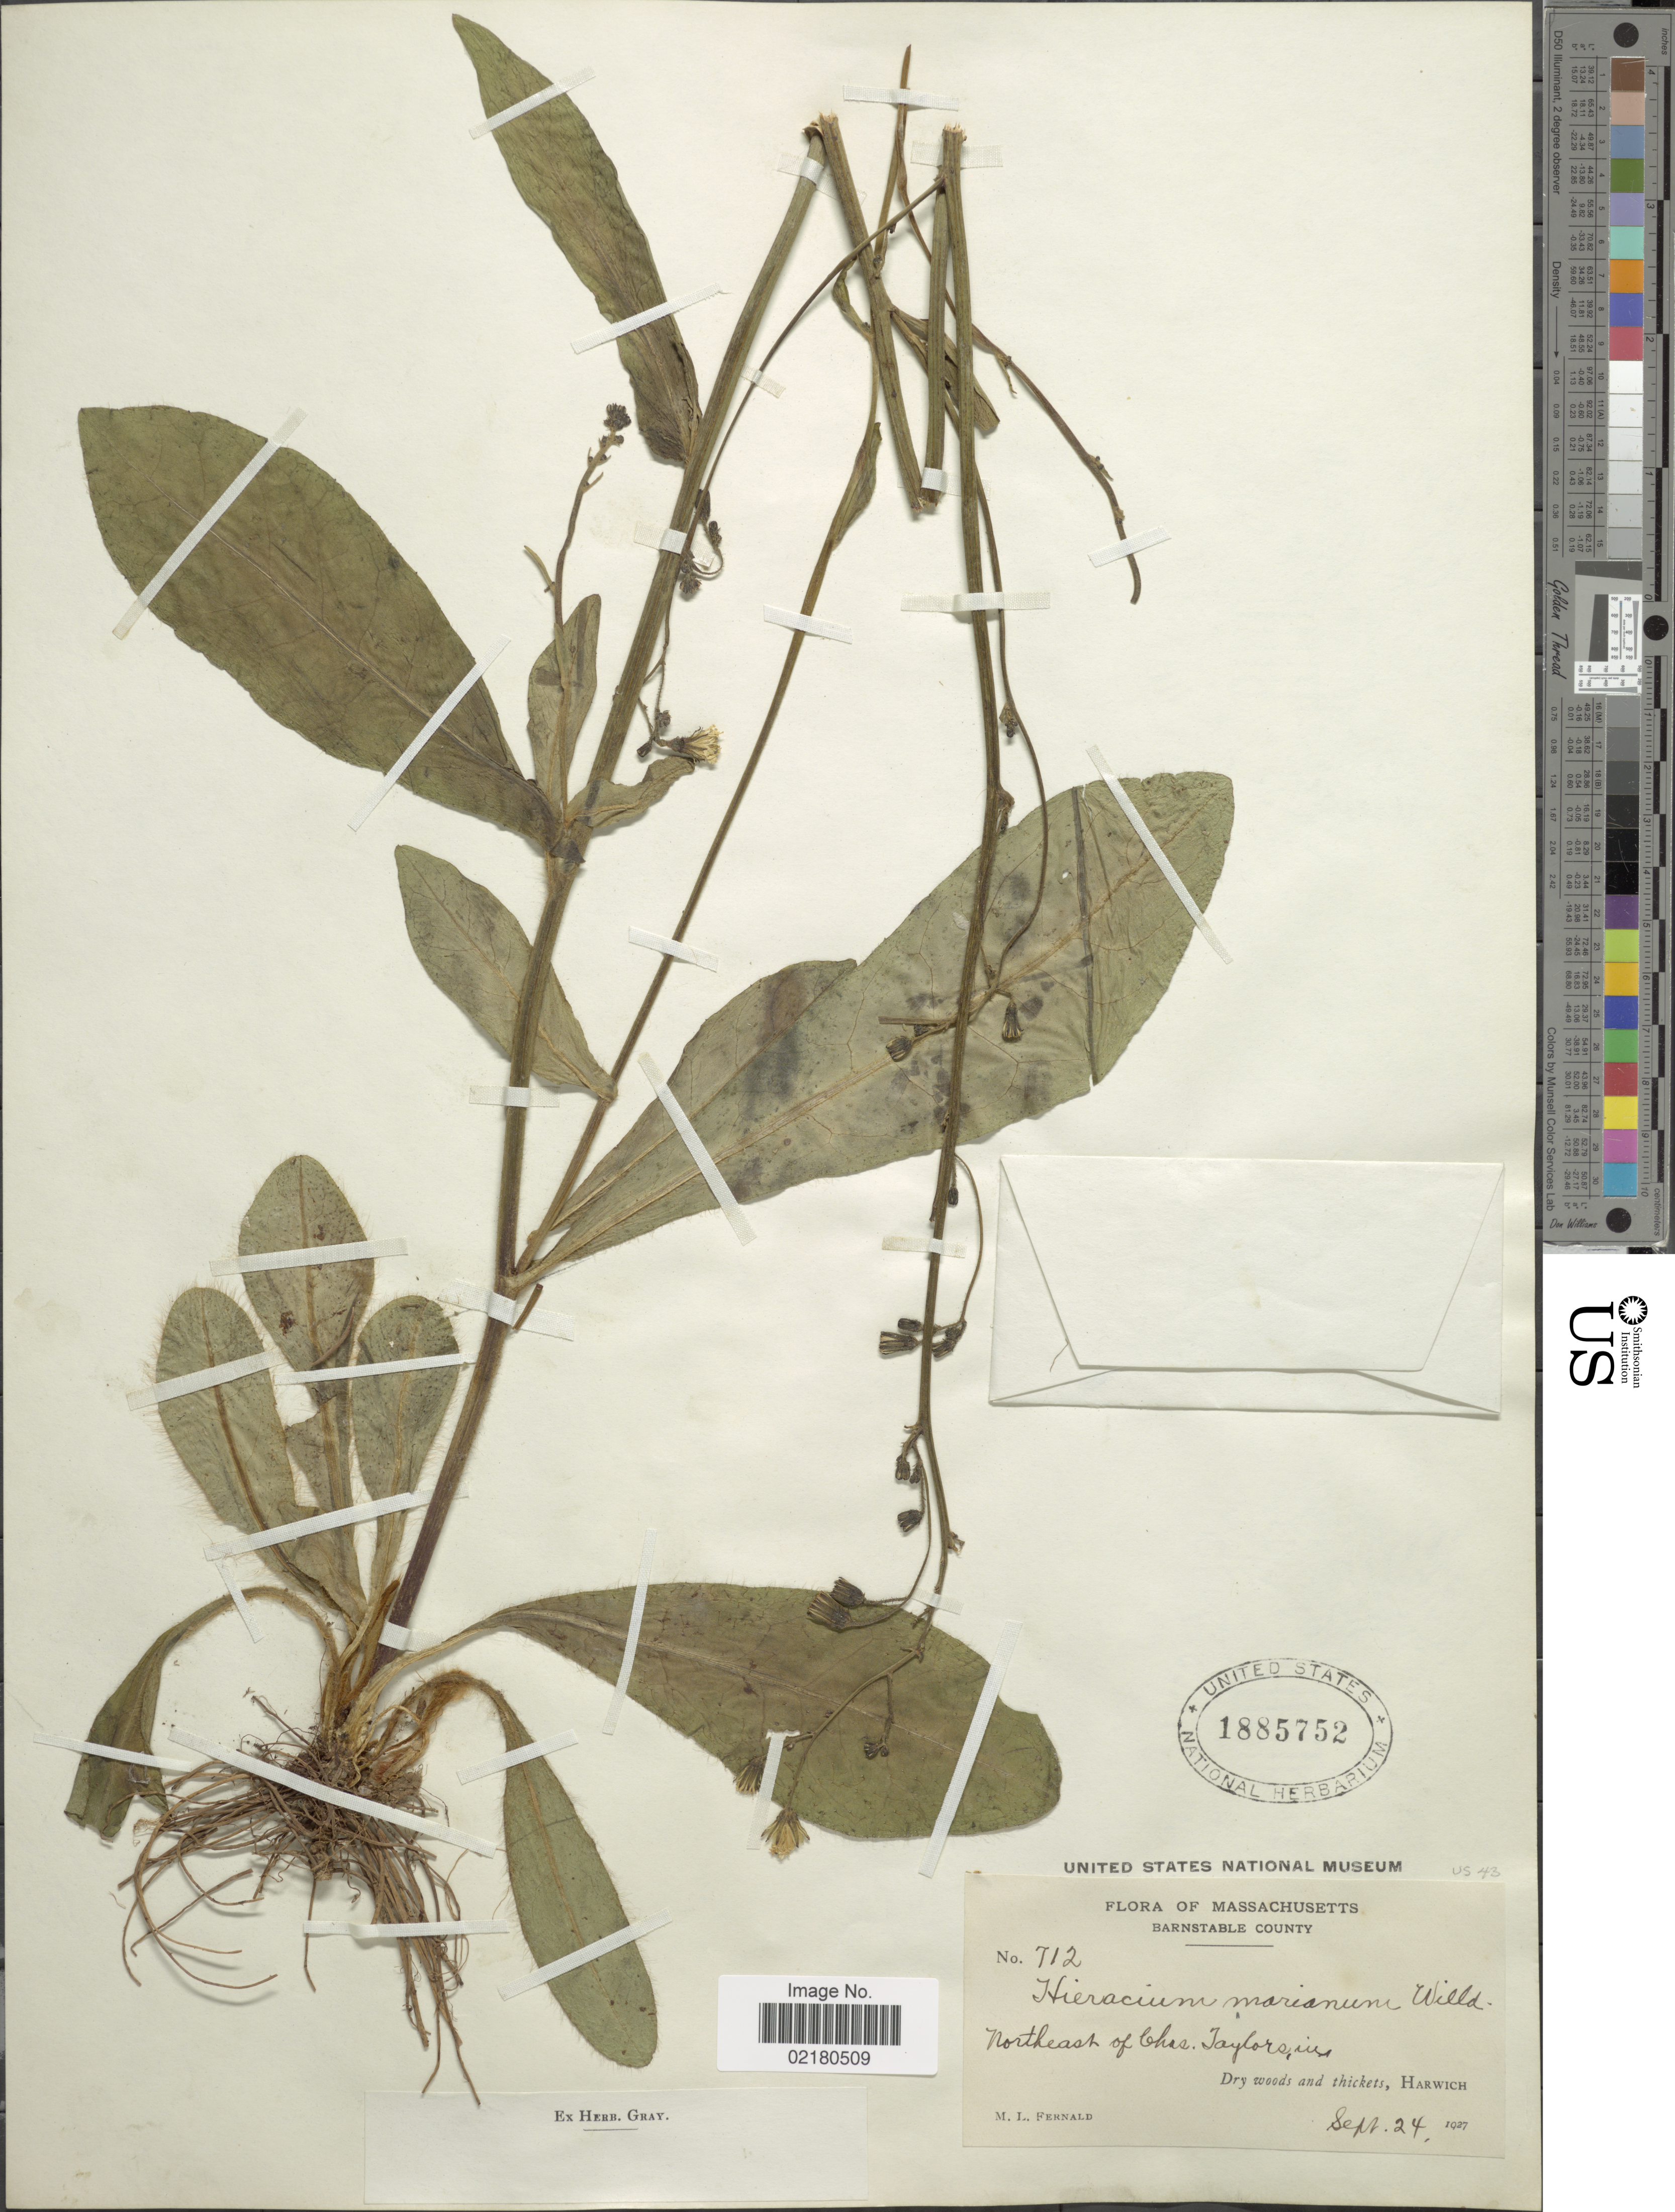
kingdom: Plantae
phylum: Tracheophyta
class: Magnoliopsida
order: Asterales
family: Asteraceae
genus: Hieracium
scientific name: Hieracium marianum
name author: Willd.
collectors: M. L. Fernald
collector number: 712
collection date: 1927-09-24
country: United States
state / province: Massachusetts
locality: Barnstable County, Northeast of Chas. Taylors, in dry woods and thickets, Harwich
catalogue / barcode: US 1885752